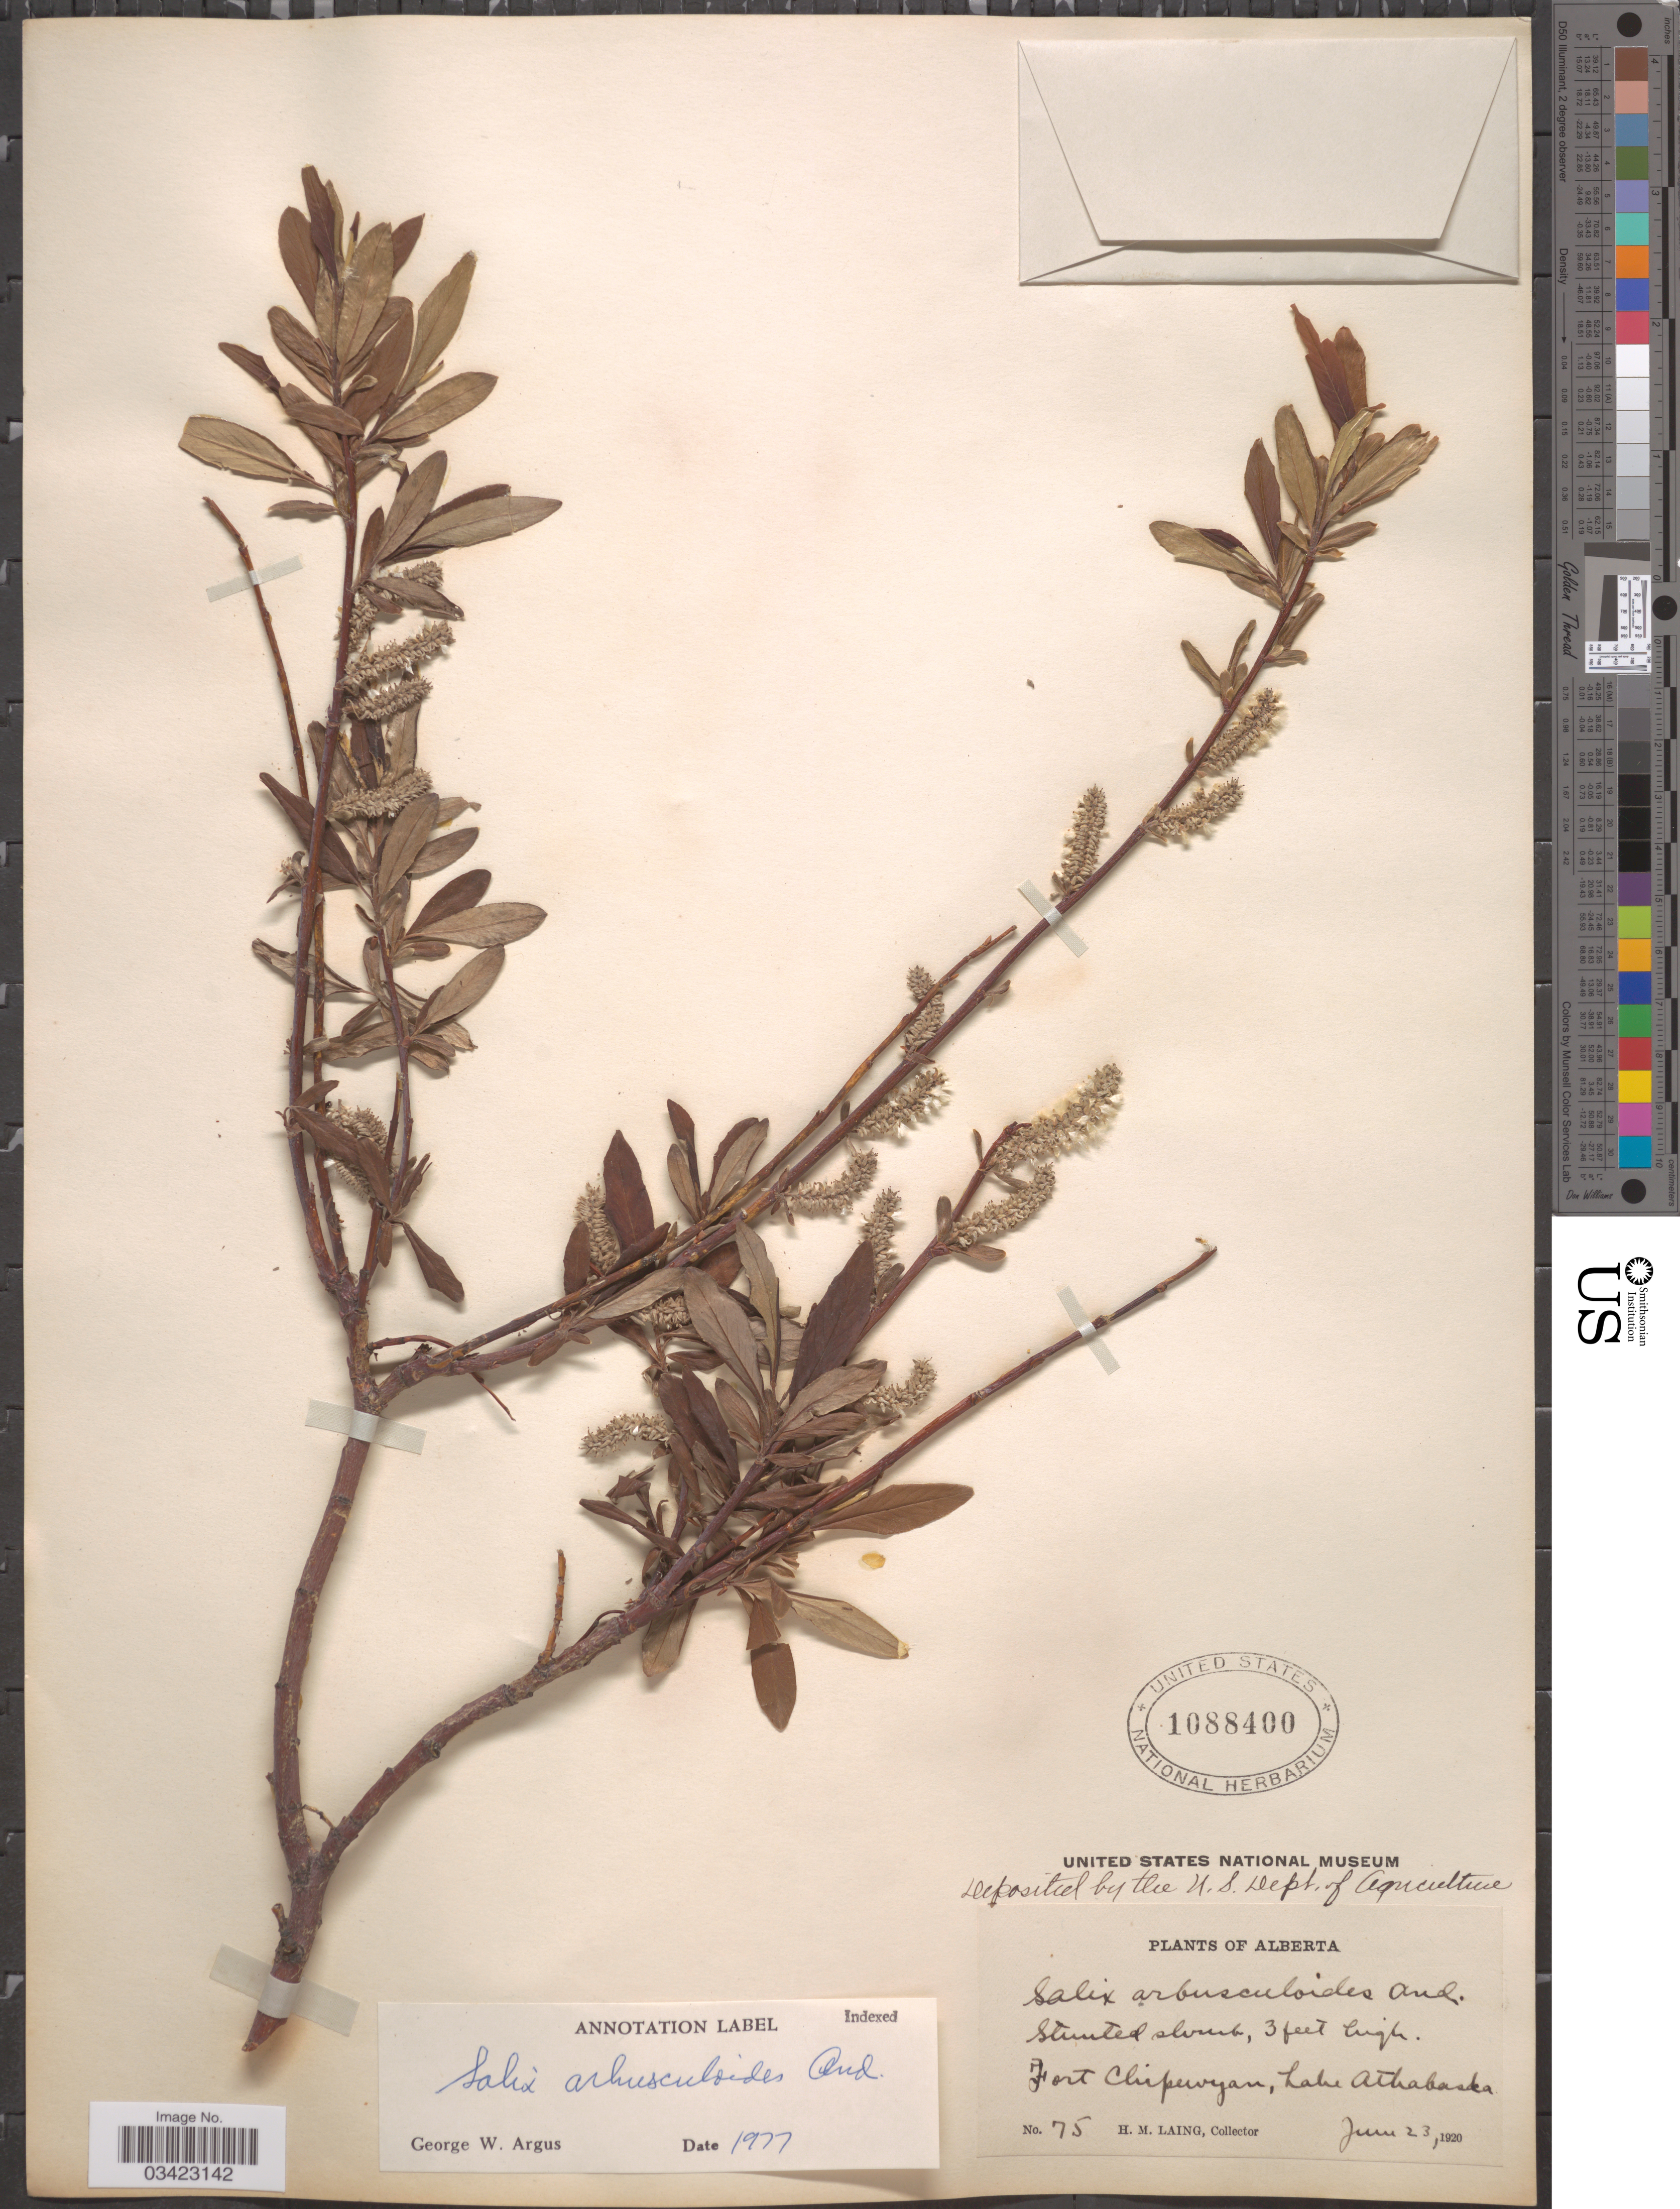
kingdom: Plantae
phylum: Tracheophyta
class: Magnoliopsida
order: Malpighiales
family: Salicaceae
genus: Salix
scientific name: Salix arbusculoides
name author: Andersson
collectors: H. Laing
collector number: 75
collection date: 1920-06-23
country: Canada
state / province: Alberta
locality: Fort Chipewyan, Lake Athabaska.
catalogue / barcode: US 1088400